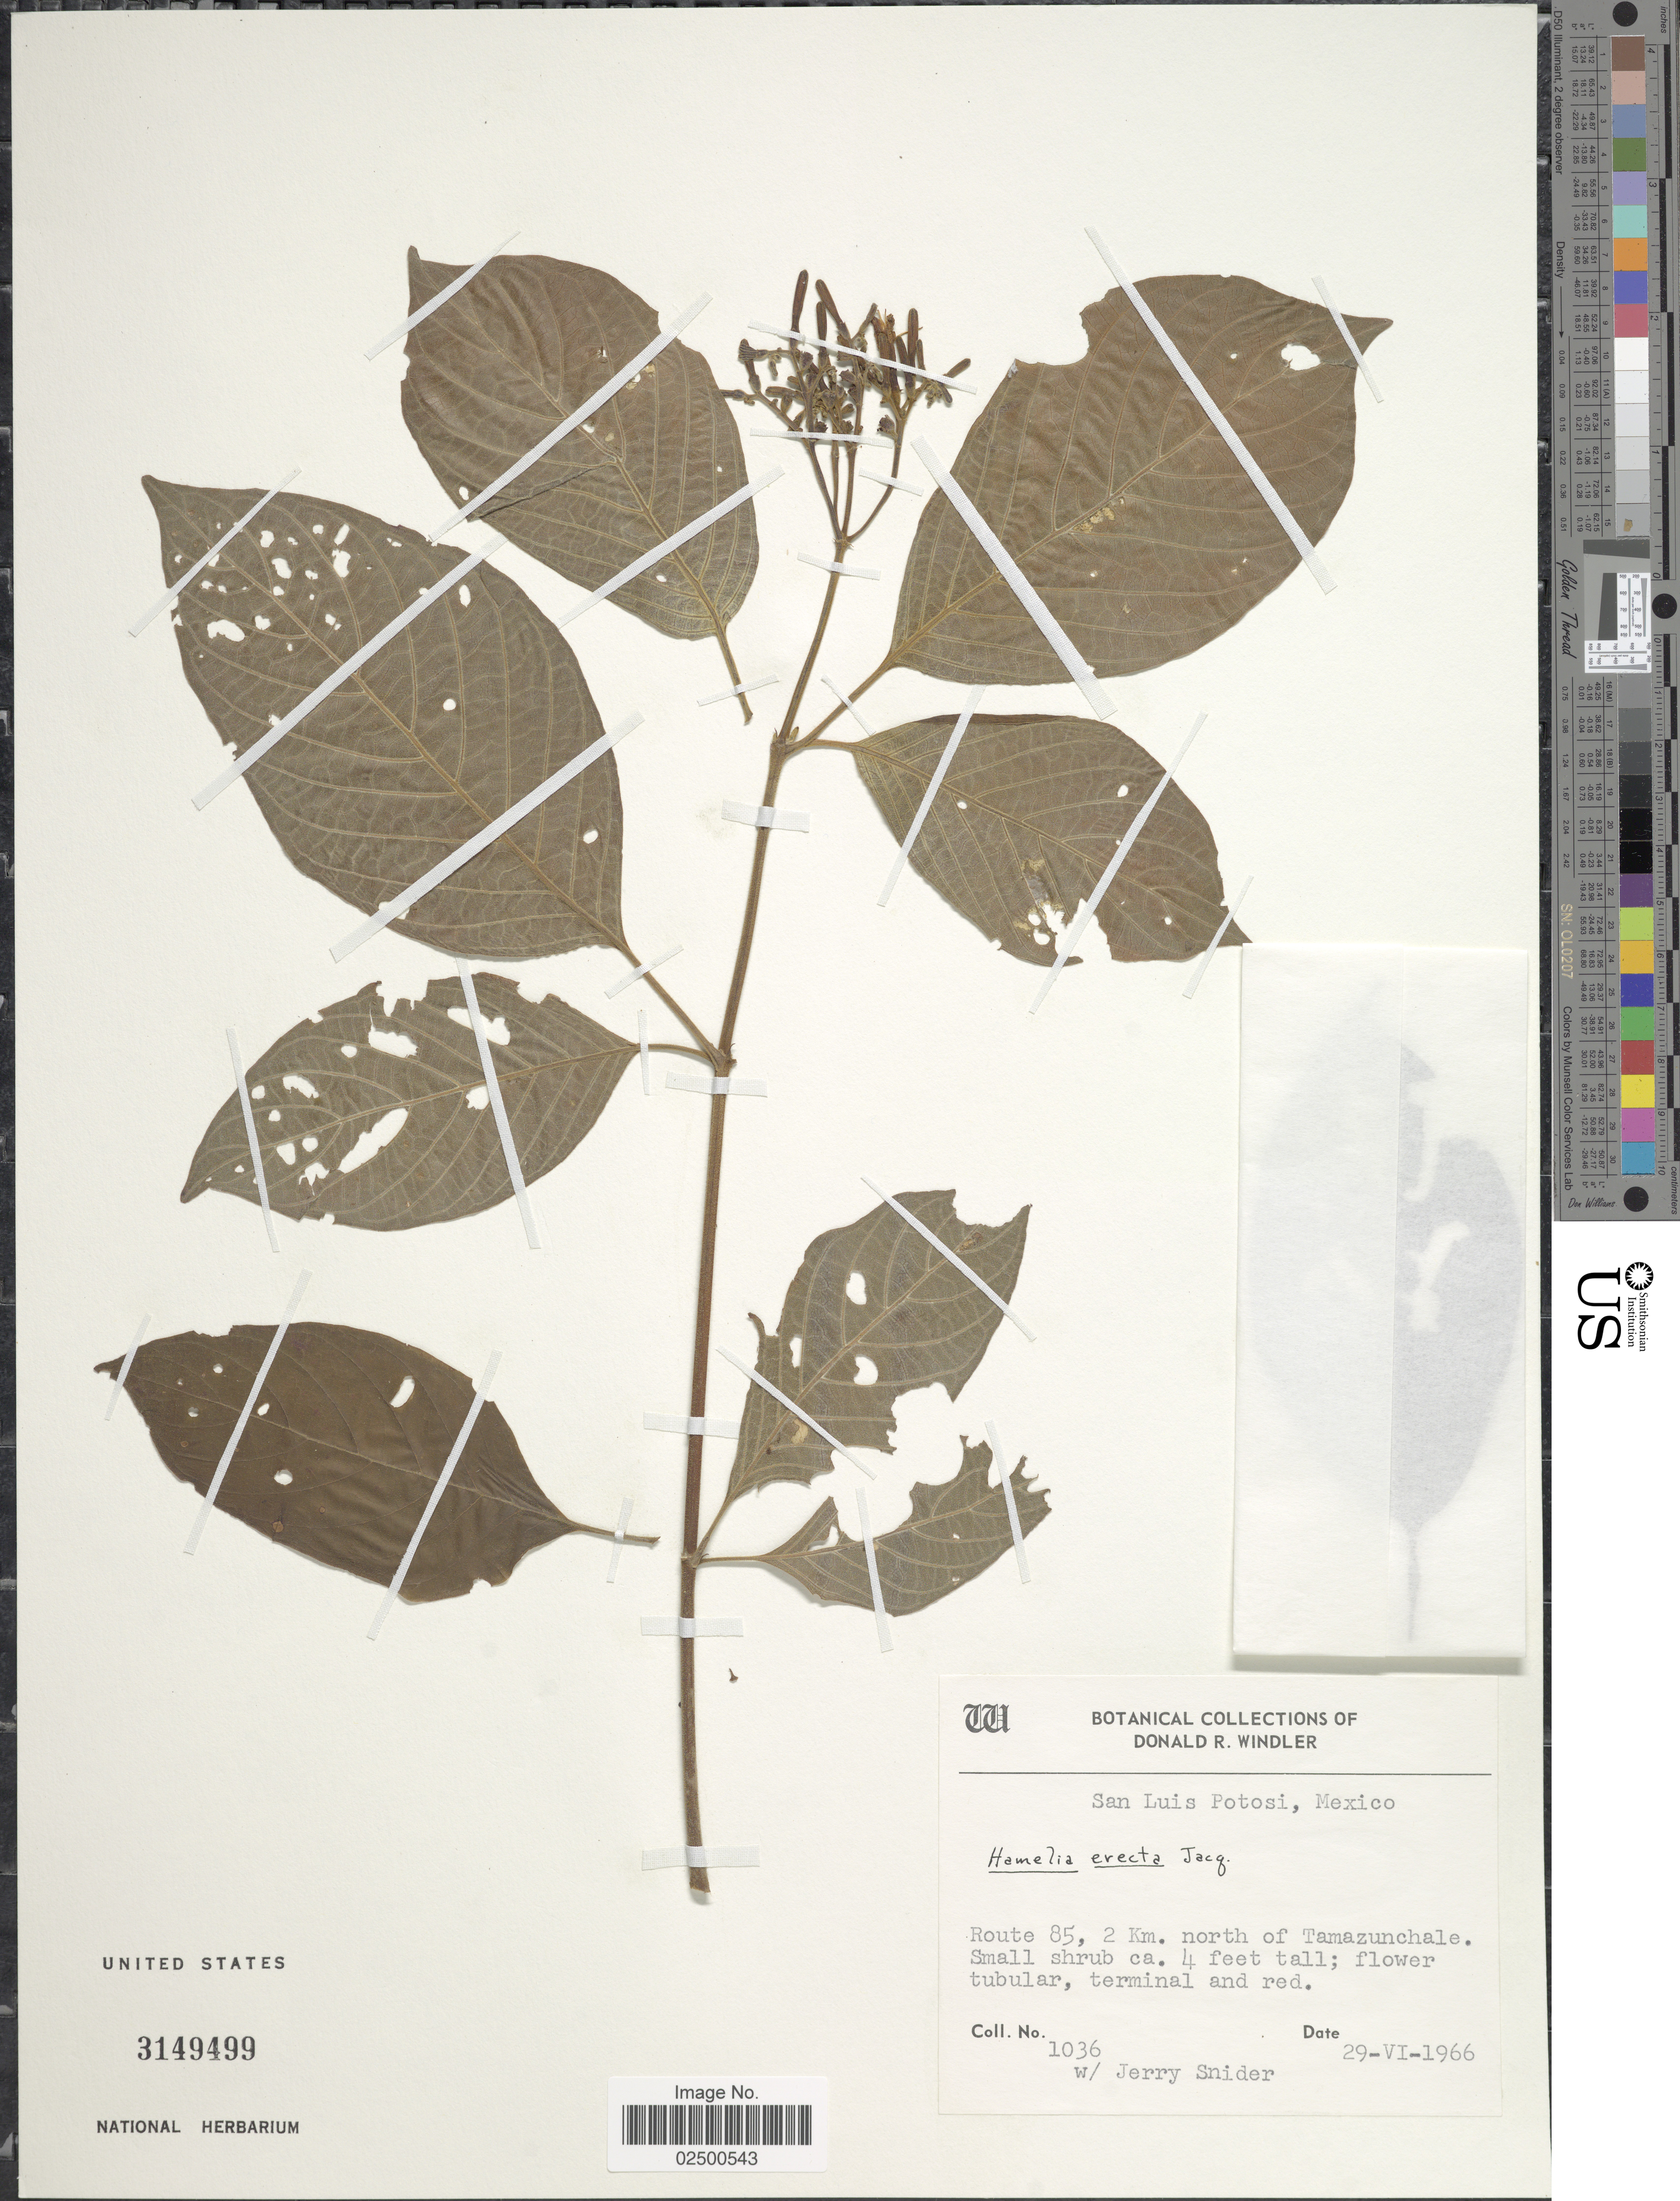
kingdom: Plantae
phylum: Tracheophyta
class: Magnoliopsida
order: Gentianales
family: Rubiaceae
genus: Hamelia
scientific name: Hamelia erecta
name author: Jacq.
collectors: D. R. Windler & J. Snider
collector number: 1036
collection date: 1966-06-29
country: Mexico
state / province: San Luis Potosí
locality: Route 85, 2 Km. north of Tamazunchale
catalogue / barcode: US 3149499